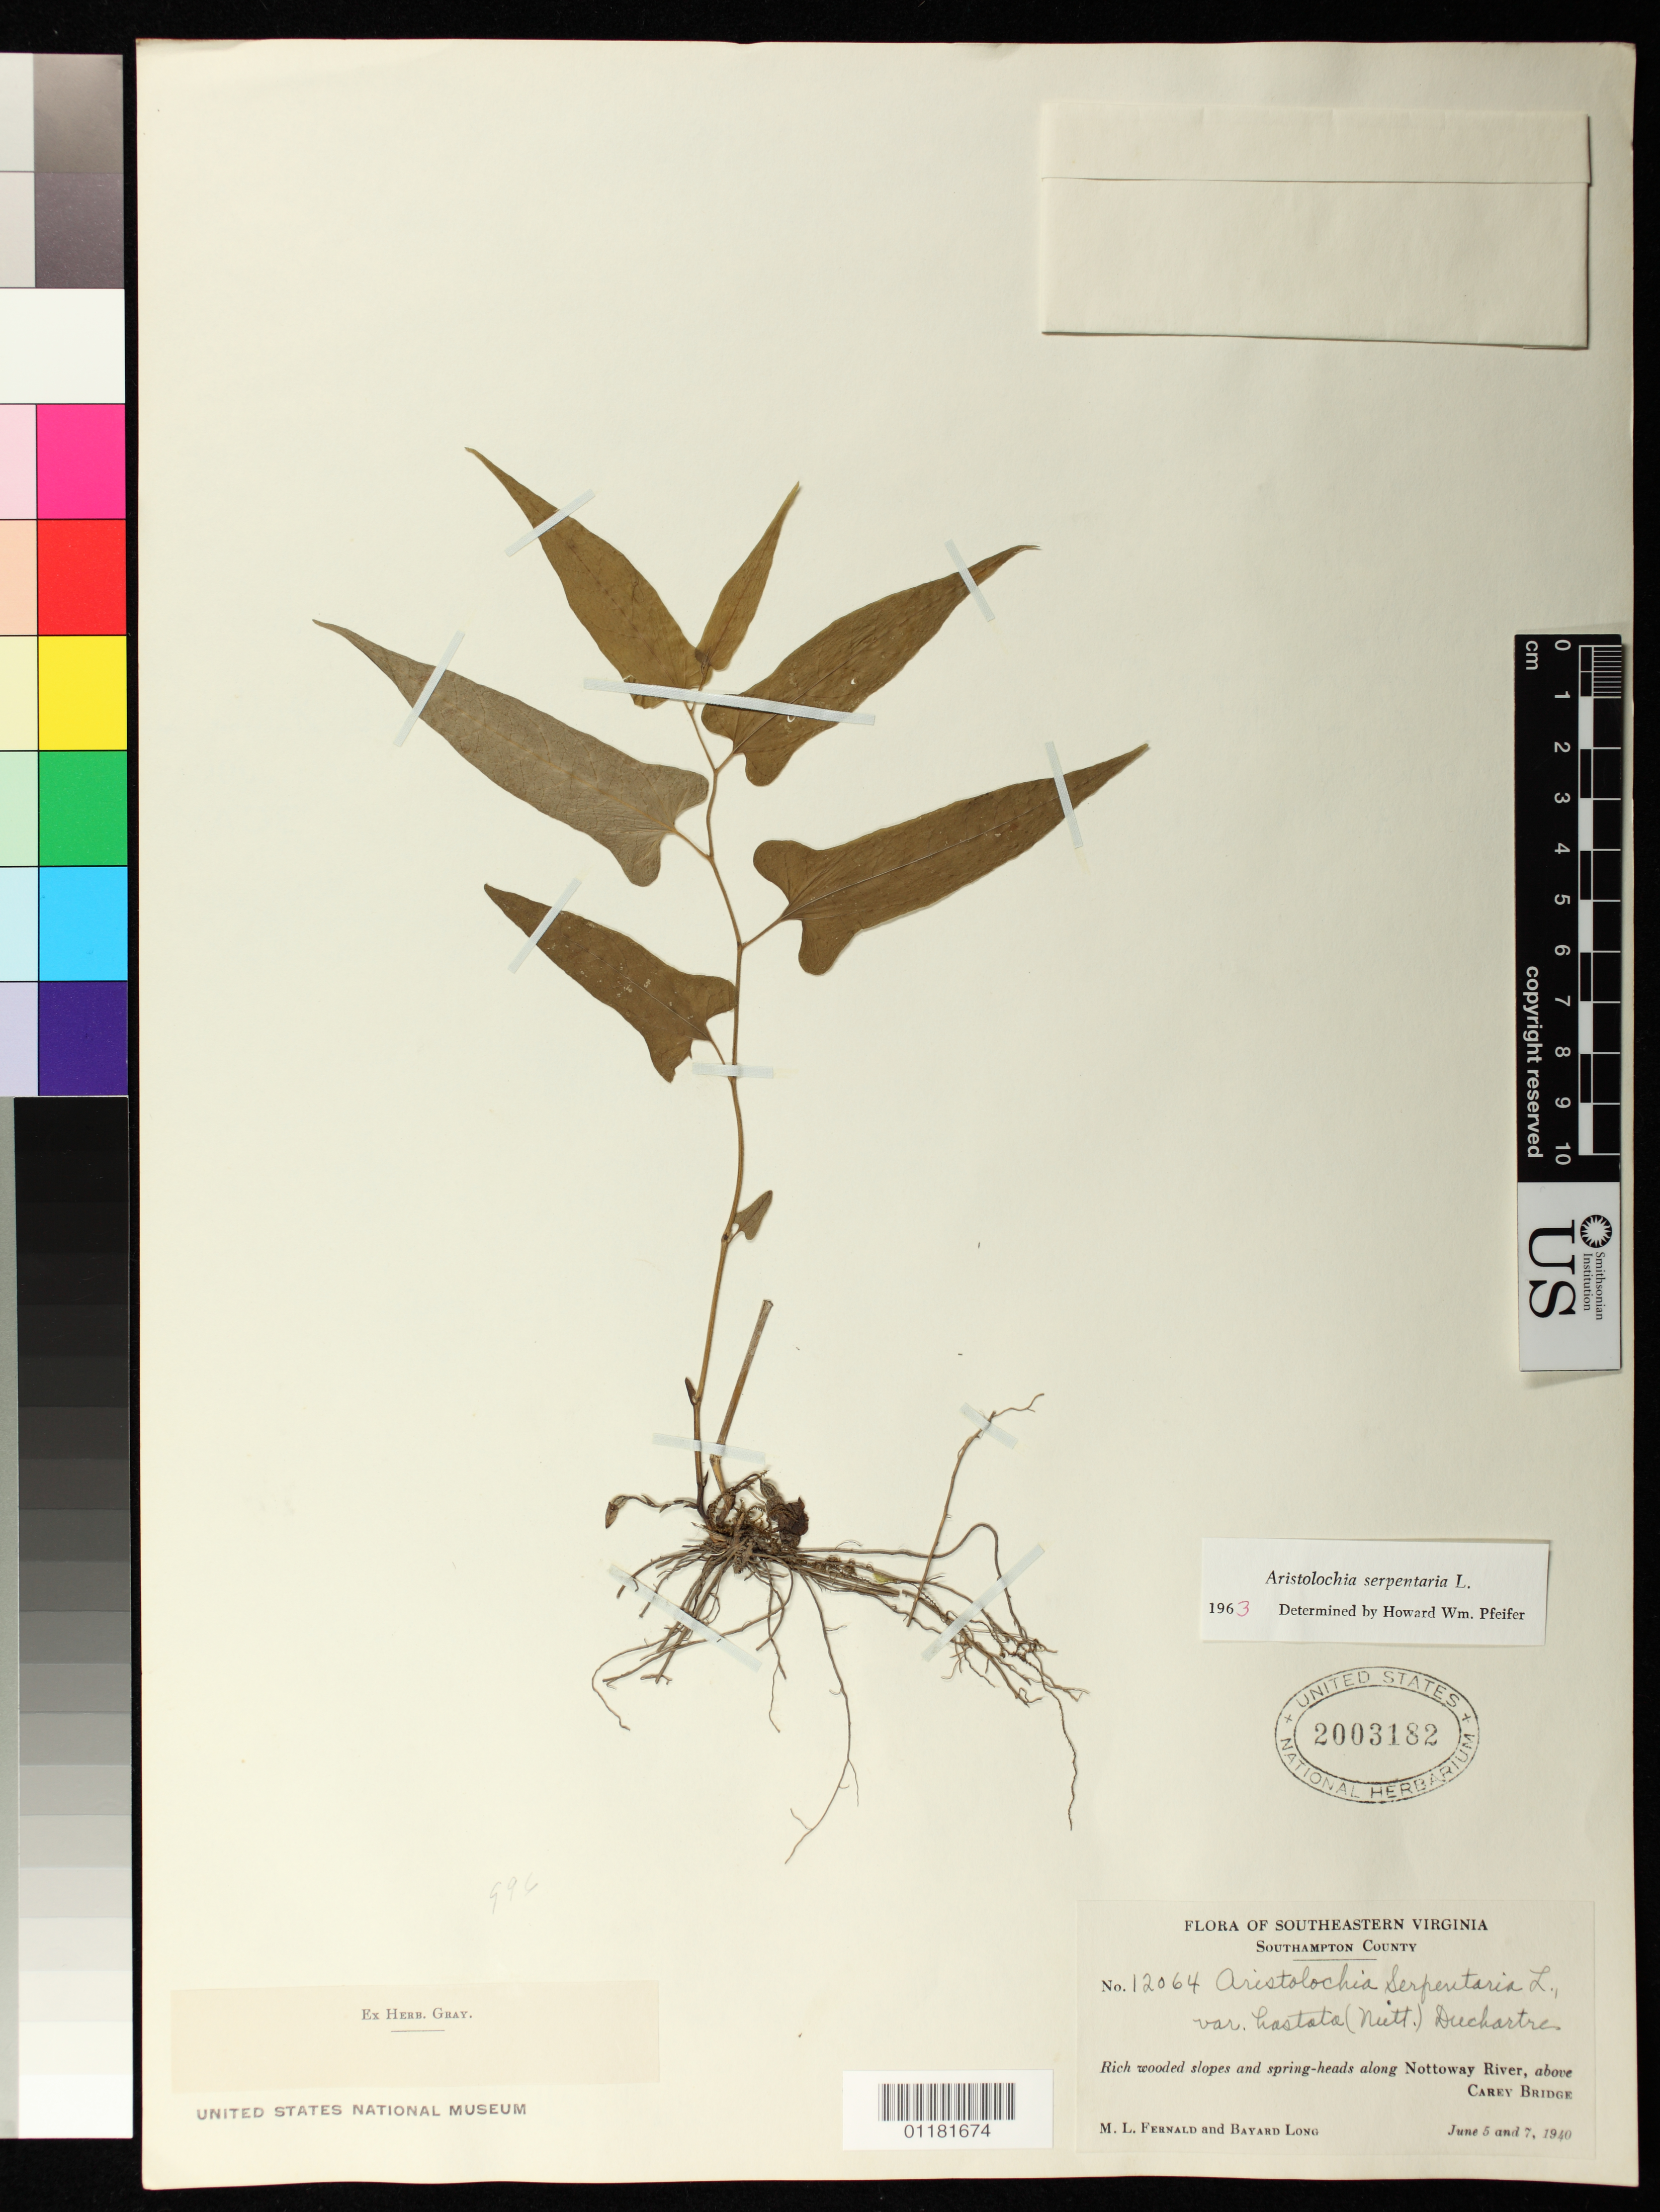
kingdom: Plantae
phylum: Tracheophyta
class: Magnoliopsida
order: Piperales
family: Aristolochiaceae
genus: Aristolochia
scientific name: Aristolochia serpentaria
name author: L.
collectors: M. L. Fernald & B. H. Long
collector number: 12064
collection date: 1940-06-05/1940-06-07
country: United States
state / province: Virginia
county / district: Southampton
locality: Rich wooded slopes and spring-heads along Nottoway River, above Carey Bridge, Southampton County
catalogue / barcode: US 2003182